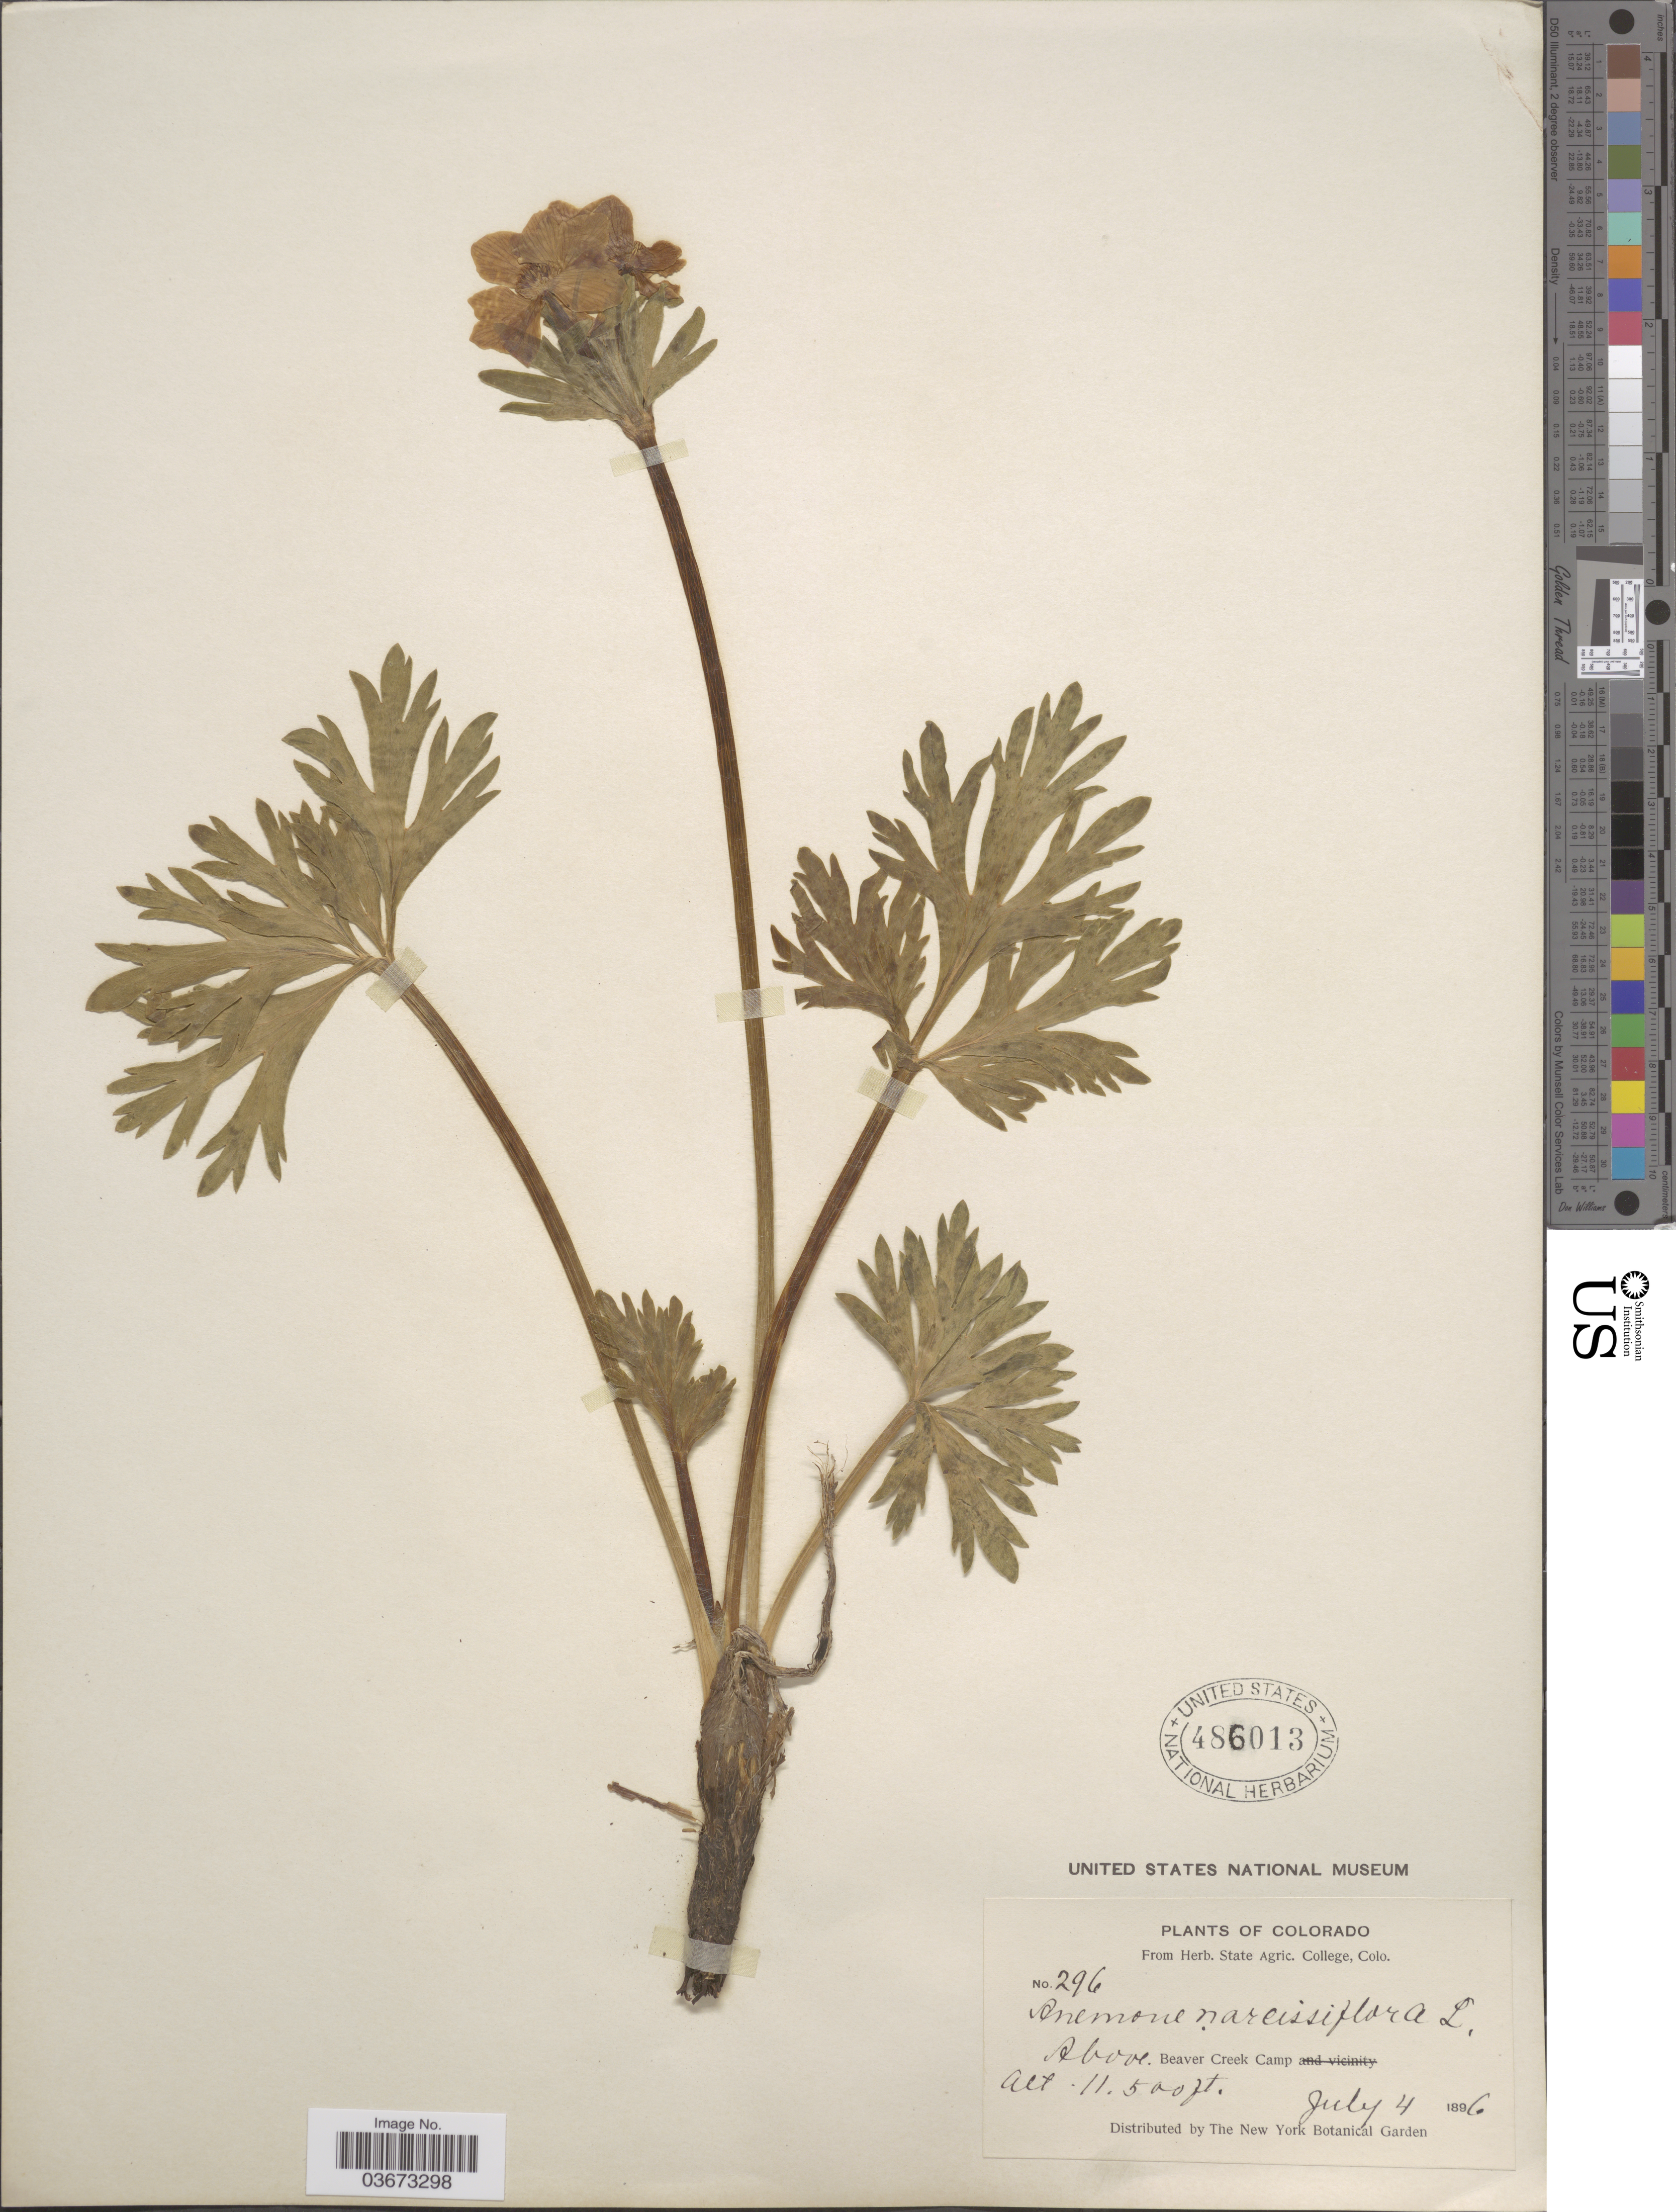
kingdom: Plantae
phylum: Tracheophyta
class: Magnoliopsida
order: Ranunculales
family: Ranunculaceae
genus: Anemone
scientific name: Anemone zephyra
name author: A. Nelson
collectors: New York Botanical Gardens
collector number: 296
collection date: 1896-07-04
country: United States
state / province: Colorado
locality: Above Beaver Creek Camp.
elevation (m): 3505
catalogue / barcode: US 486013